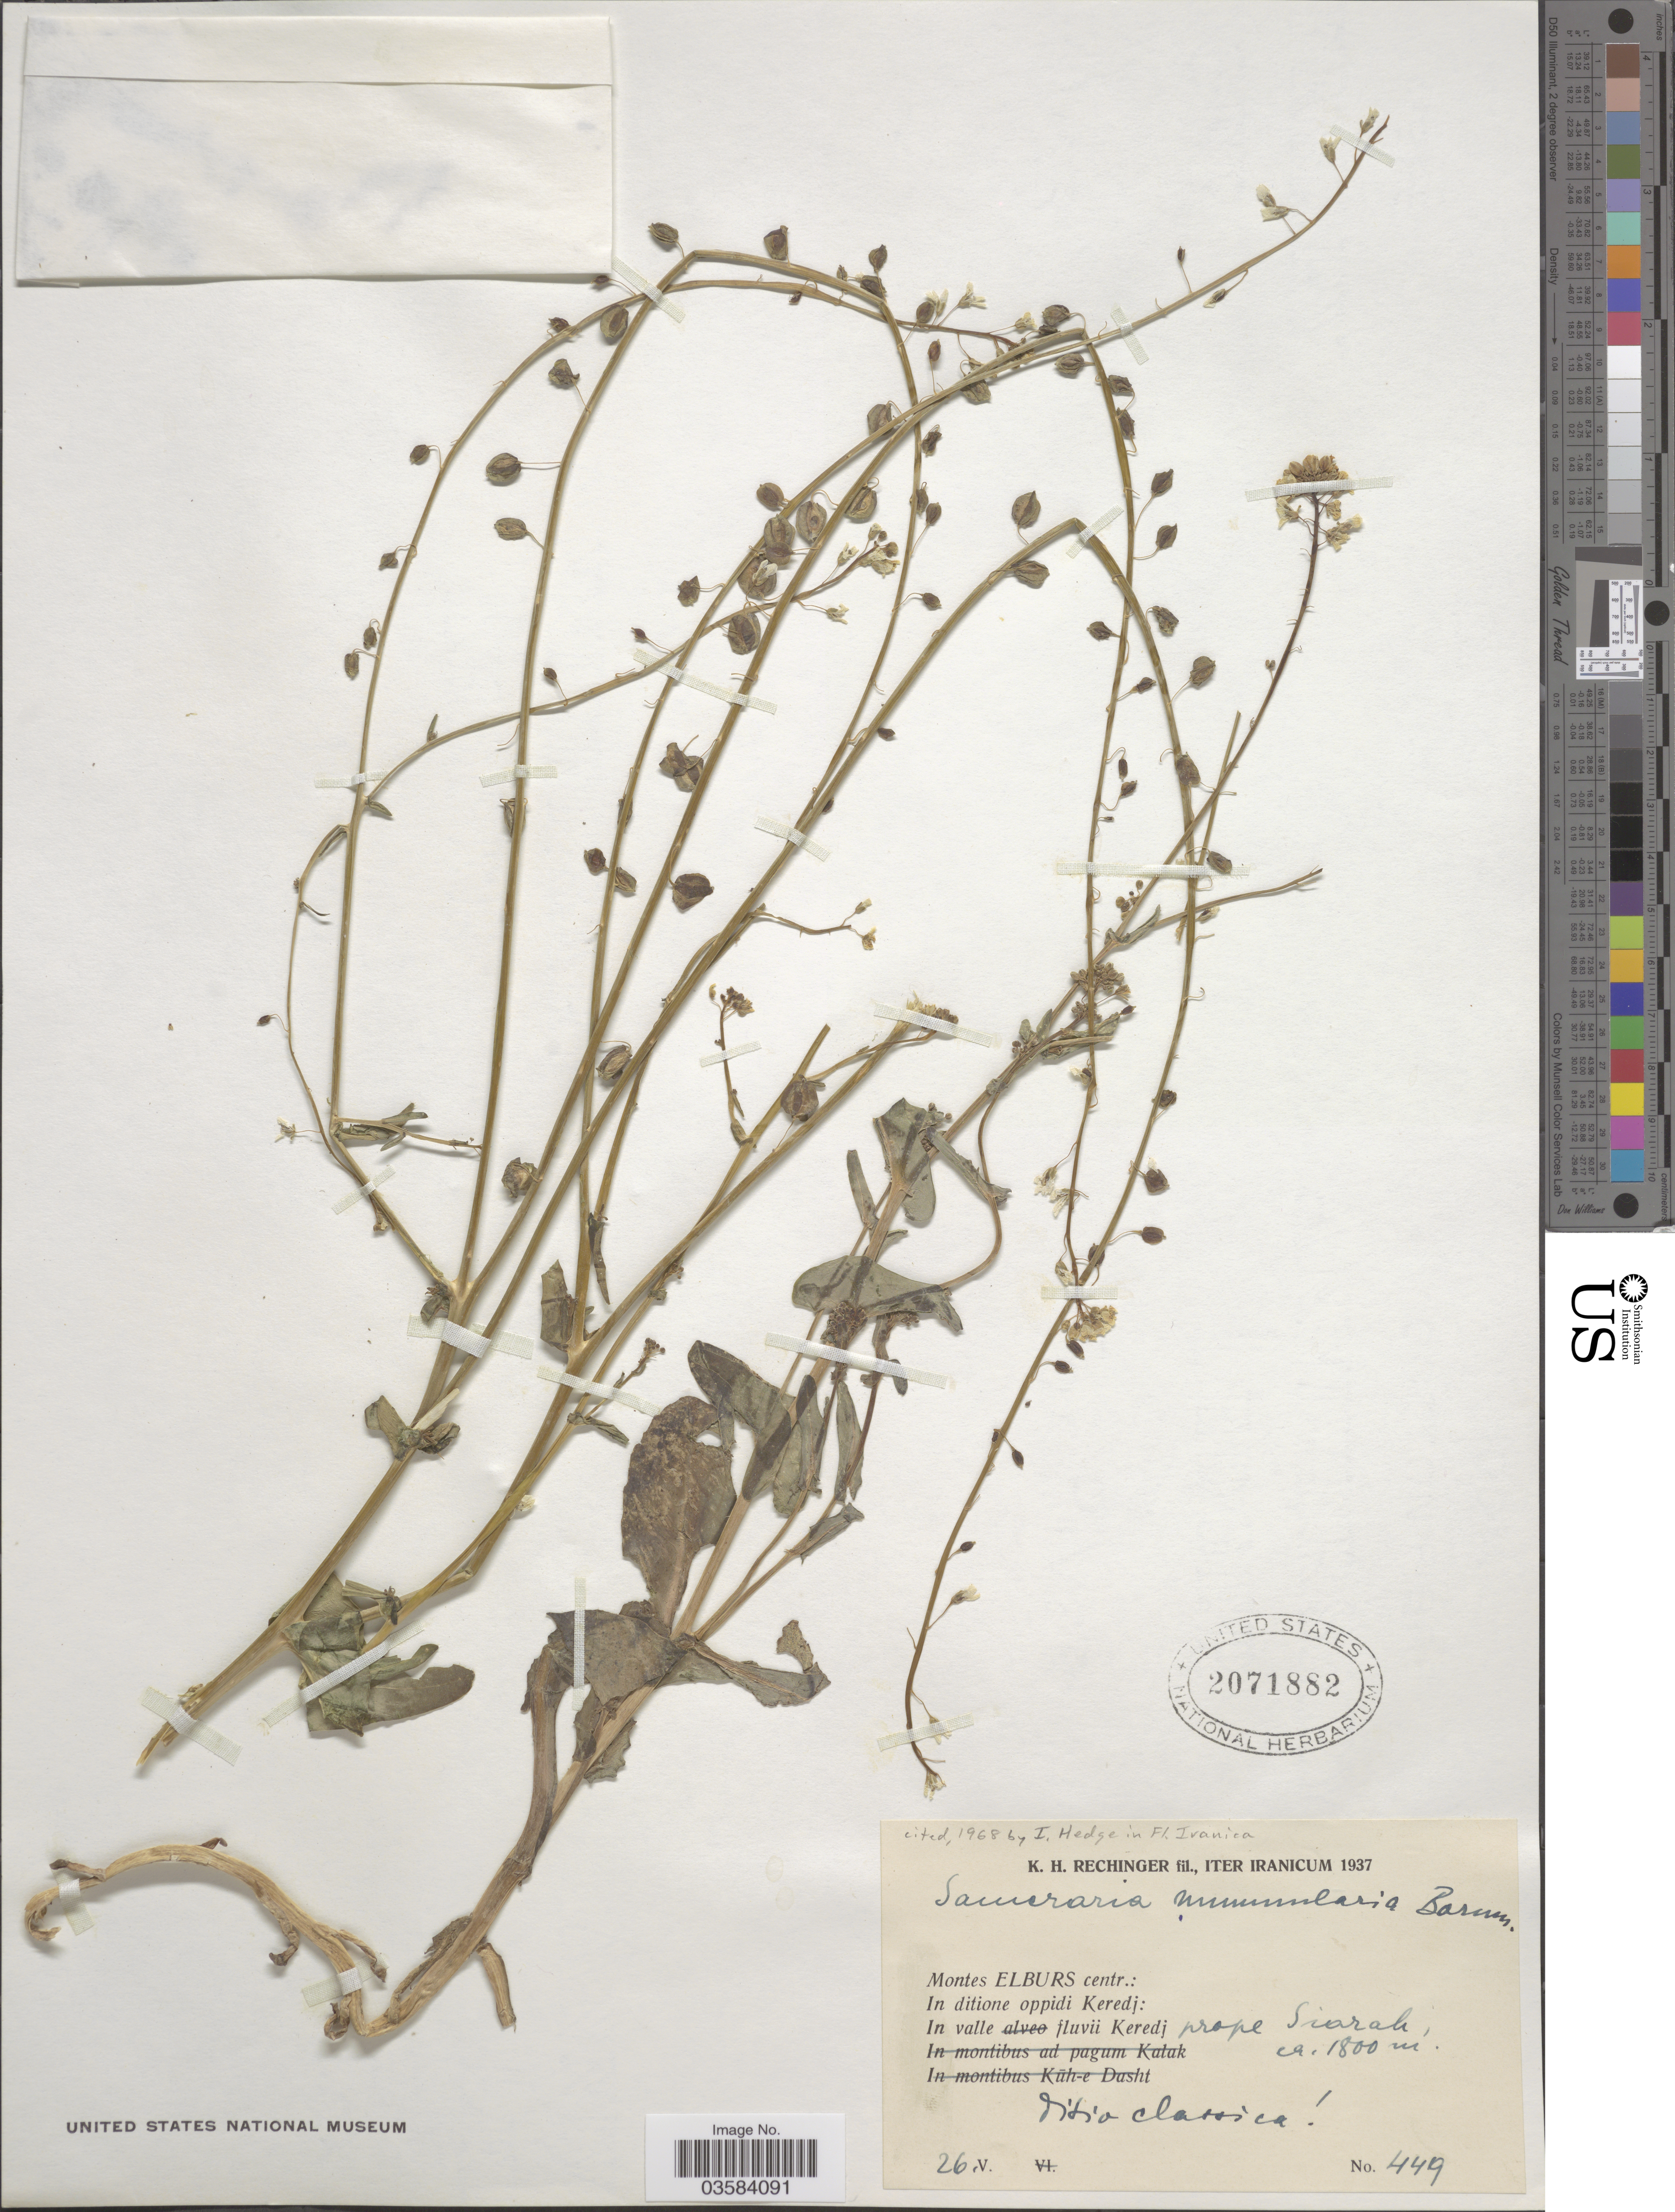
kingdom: Plantae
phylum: Tracheophyta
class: Magnoliopsida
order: Brassicales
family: Brassicaceae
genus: Sameraria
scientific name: Sameraria nummularia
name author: Bornm.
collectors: K. H. Rechinger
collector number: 449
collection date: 1937-05-26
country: Iran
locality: Iter Iranicum. Montes Elburs centr.: In ditione oppidi Keredj: In valle fluvii Keredj prope Siarah [interpreted].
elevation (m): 1800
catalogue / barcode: US 2071882